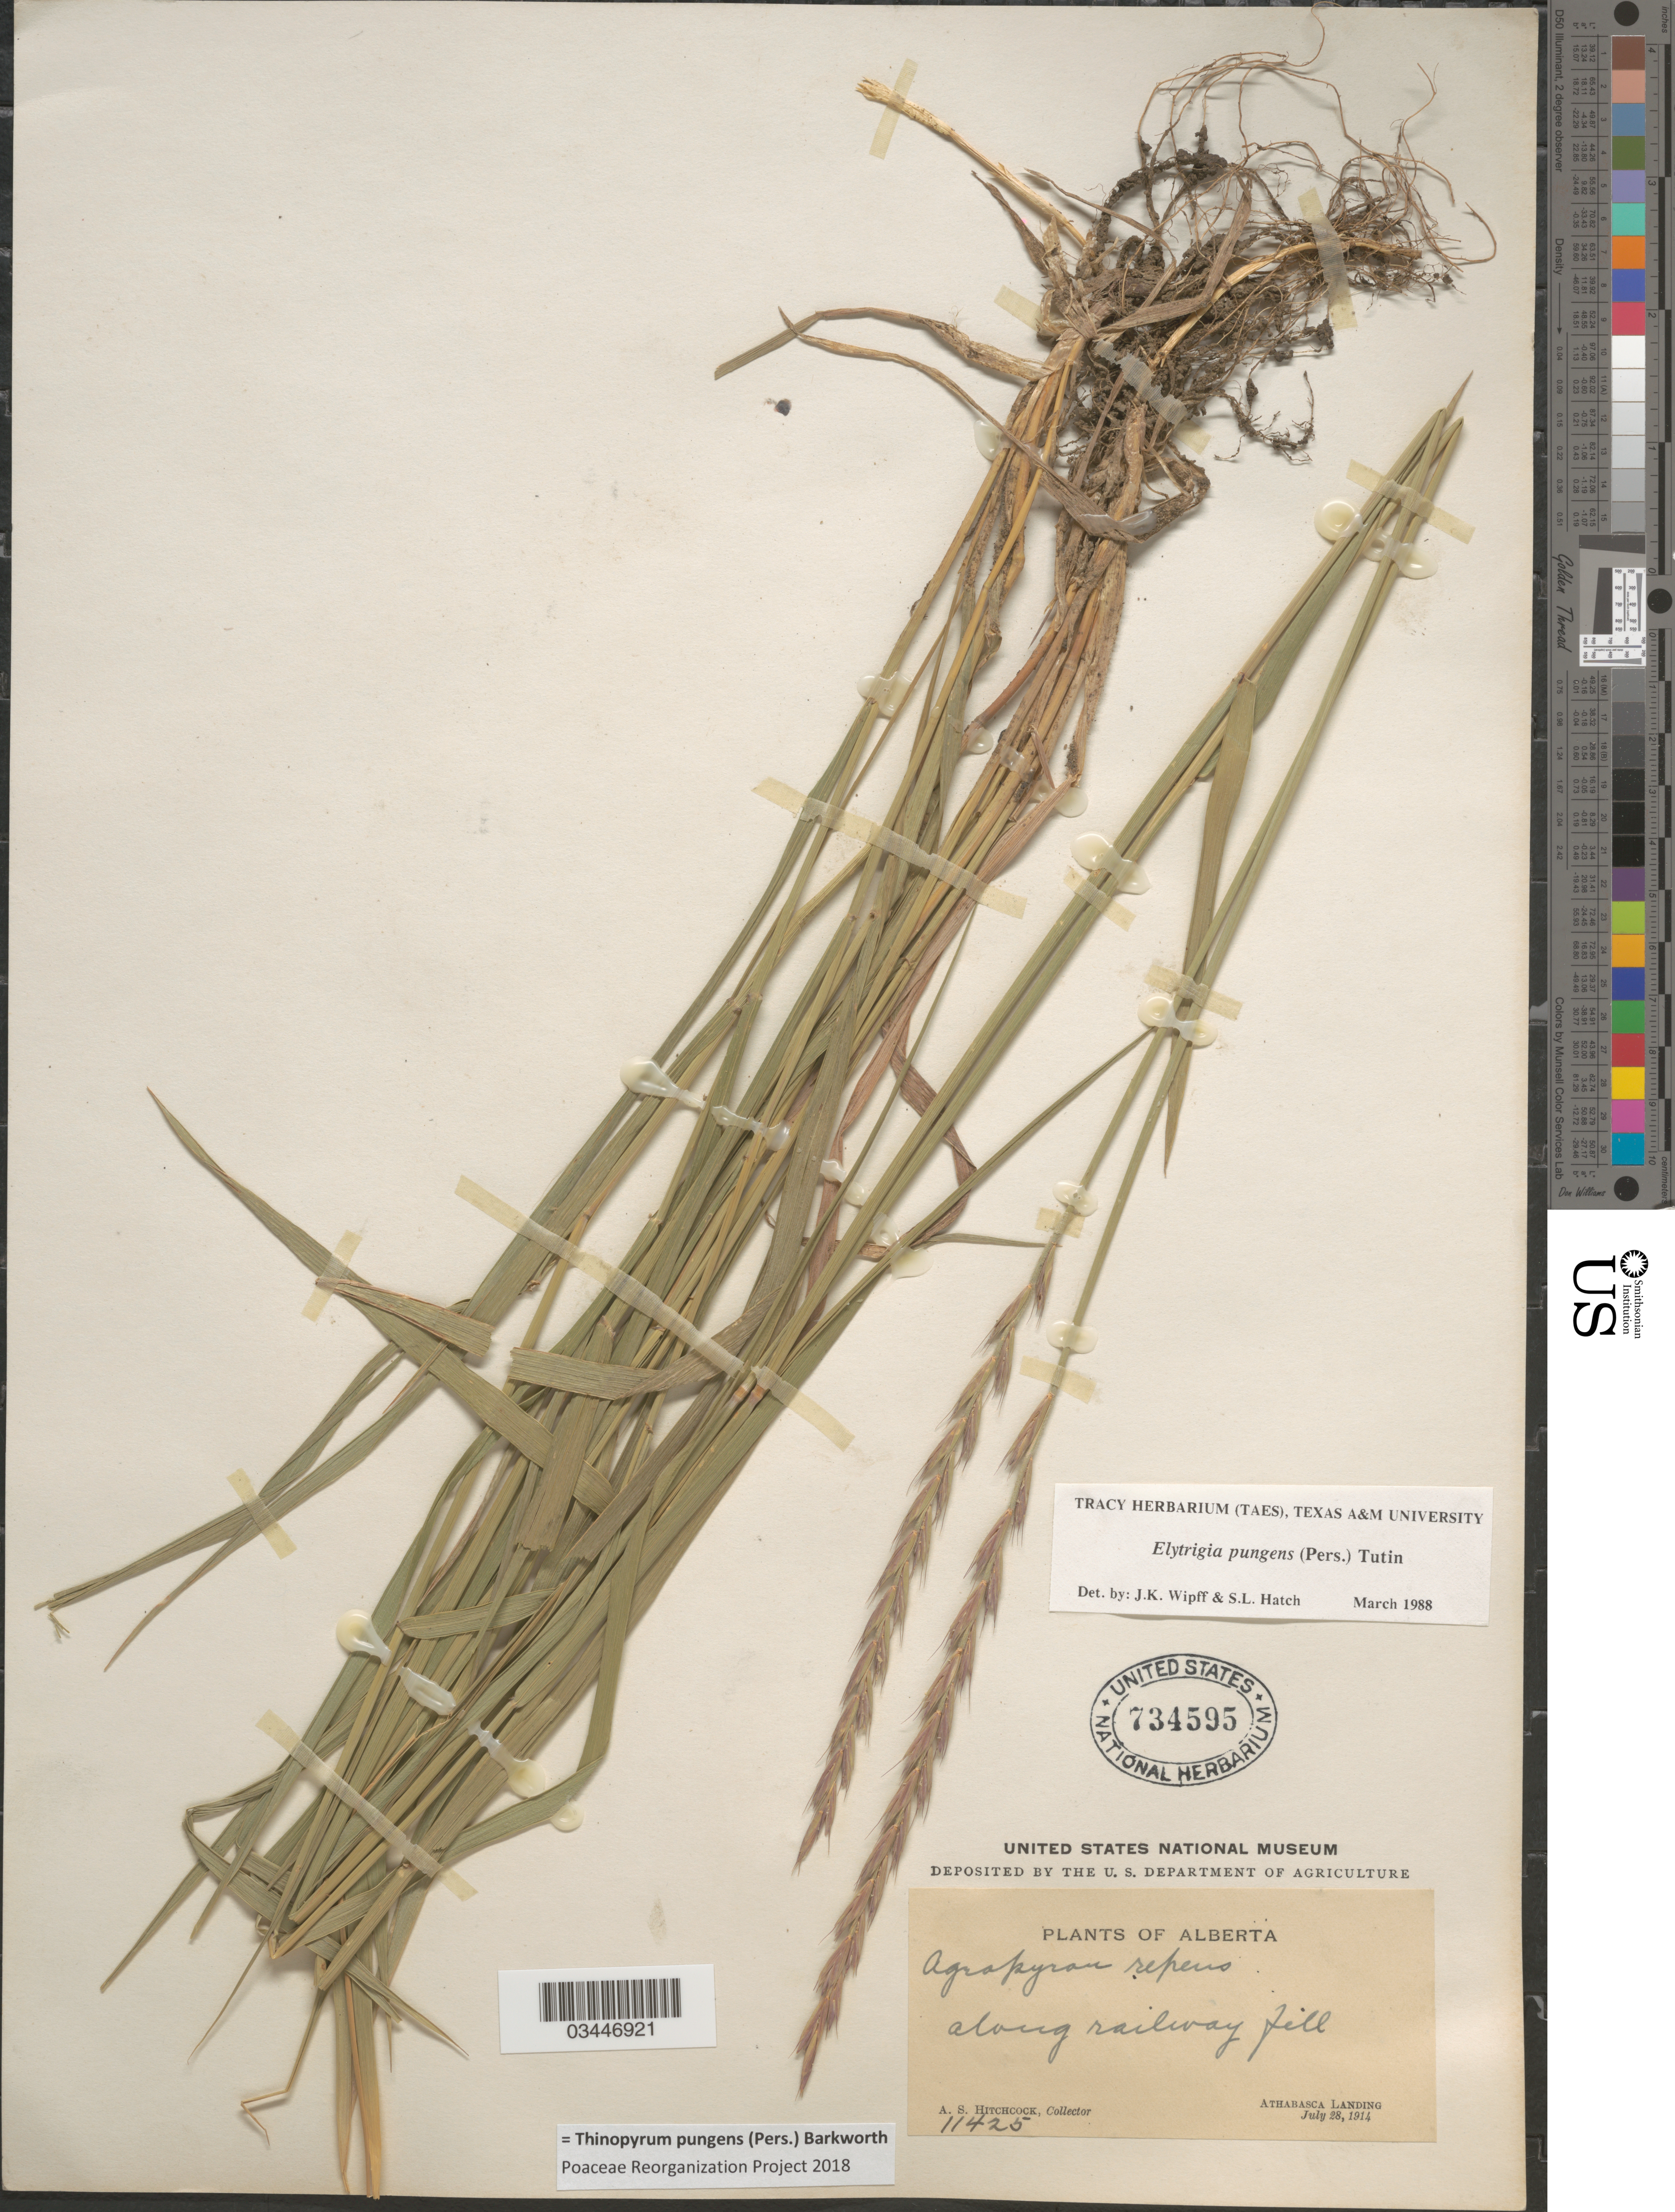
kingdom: Plantae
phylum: Tracheophyta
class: Liliopsida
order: Poales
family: Poaceae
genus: Thinopyrum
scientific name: Thinopyrum pungens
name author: (Pers.) Barkworth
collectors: A. S. Hitchcock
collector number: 11425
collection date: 1914-07-28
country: Canada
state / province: Alberta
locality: Along railway fill. Athabasca Landing.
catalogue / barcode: US 734595